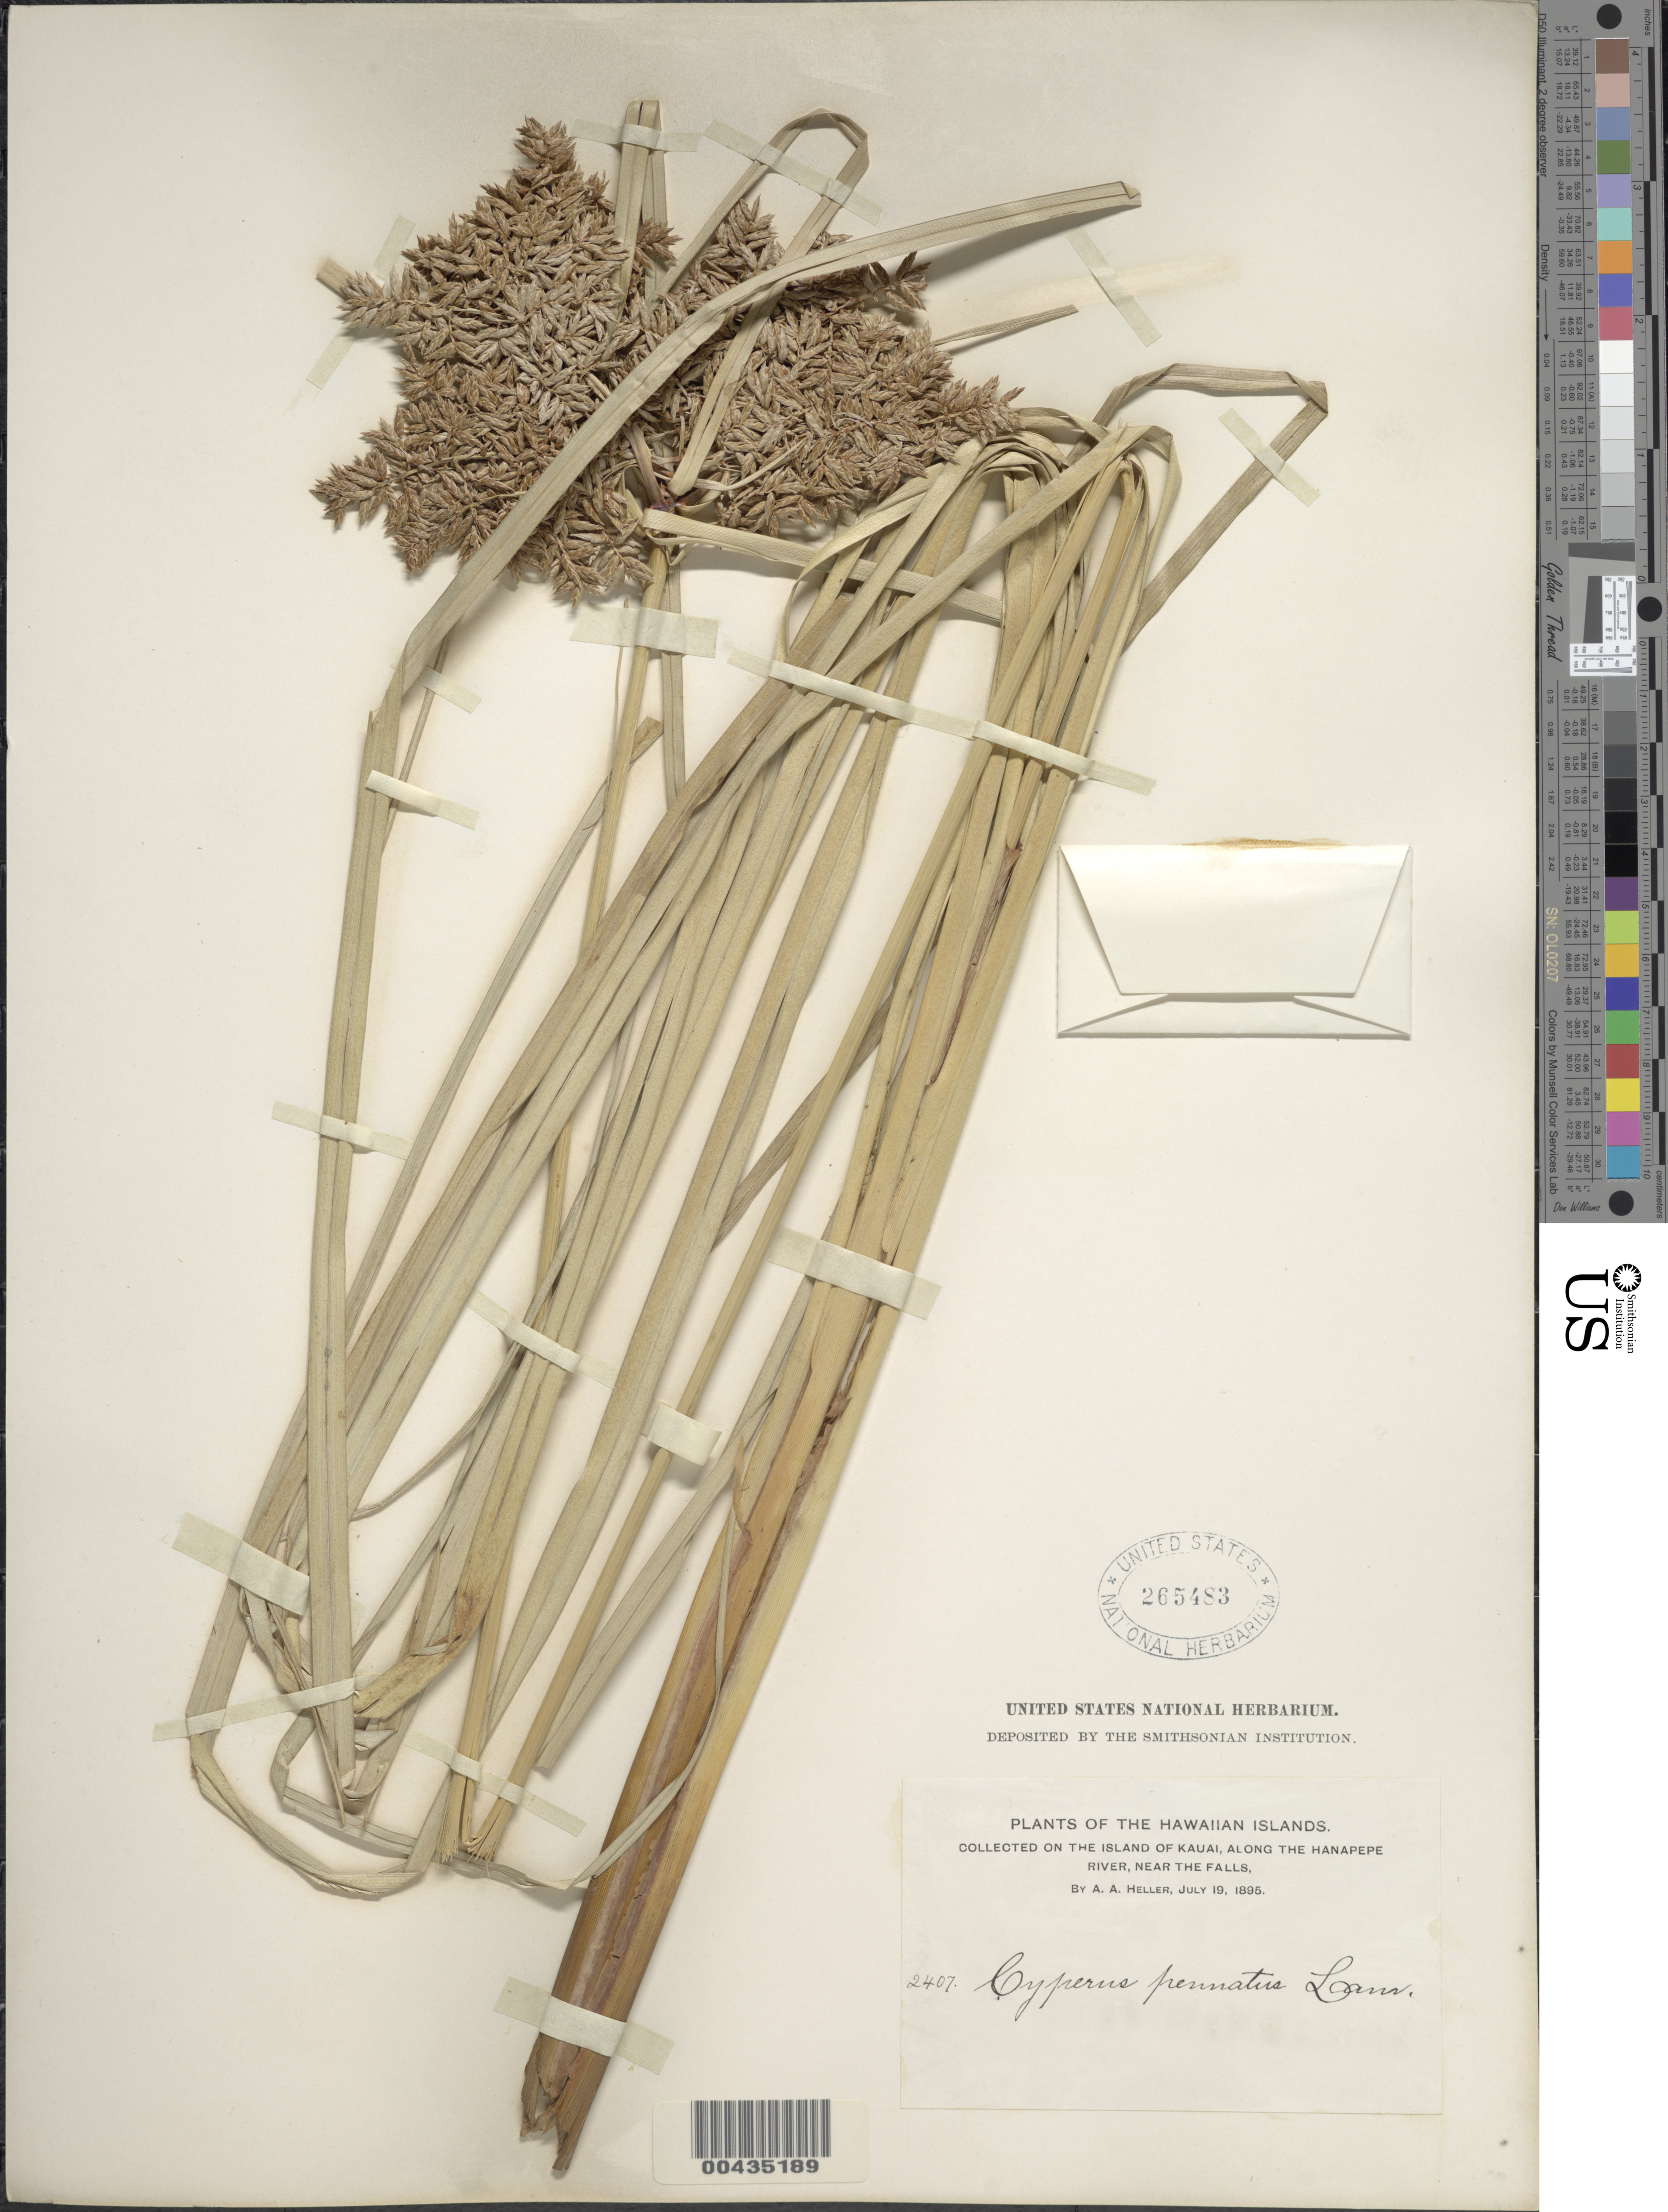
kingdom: Plantae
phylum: Tracheophyta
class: Liliopsida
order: Poales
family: Cyperaceae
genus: Cyperus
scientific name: Cyperus javanicus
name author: Houtt.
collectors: A. A. Heller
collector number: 2407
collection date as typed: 19 Jul 1895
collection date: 1895-07-19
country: United States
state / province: Hawaii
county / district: Kauai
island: Kaua'i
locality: Along the Hanapepe River, near the falls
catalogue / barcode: US 265483